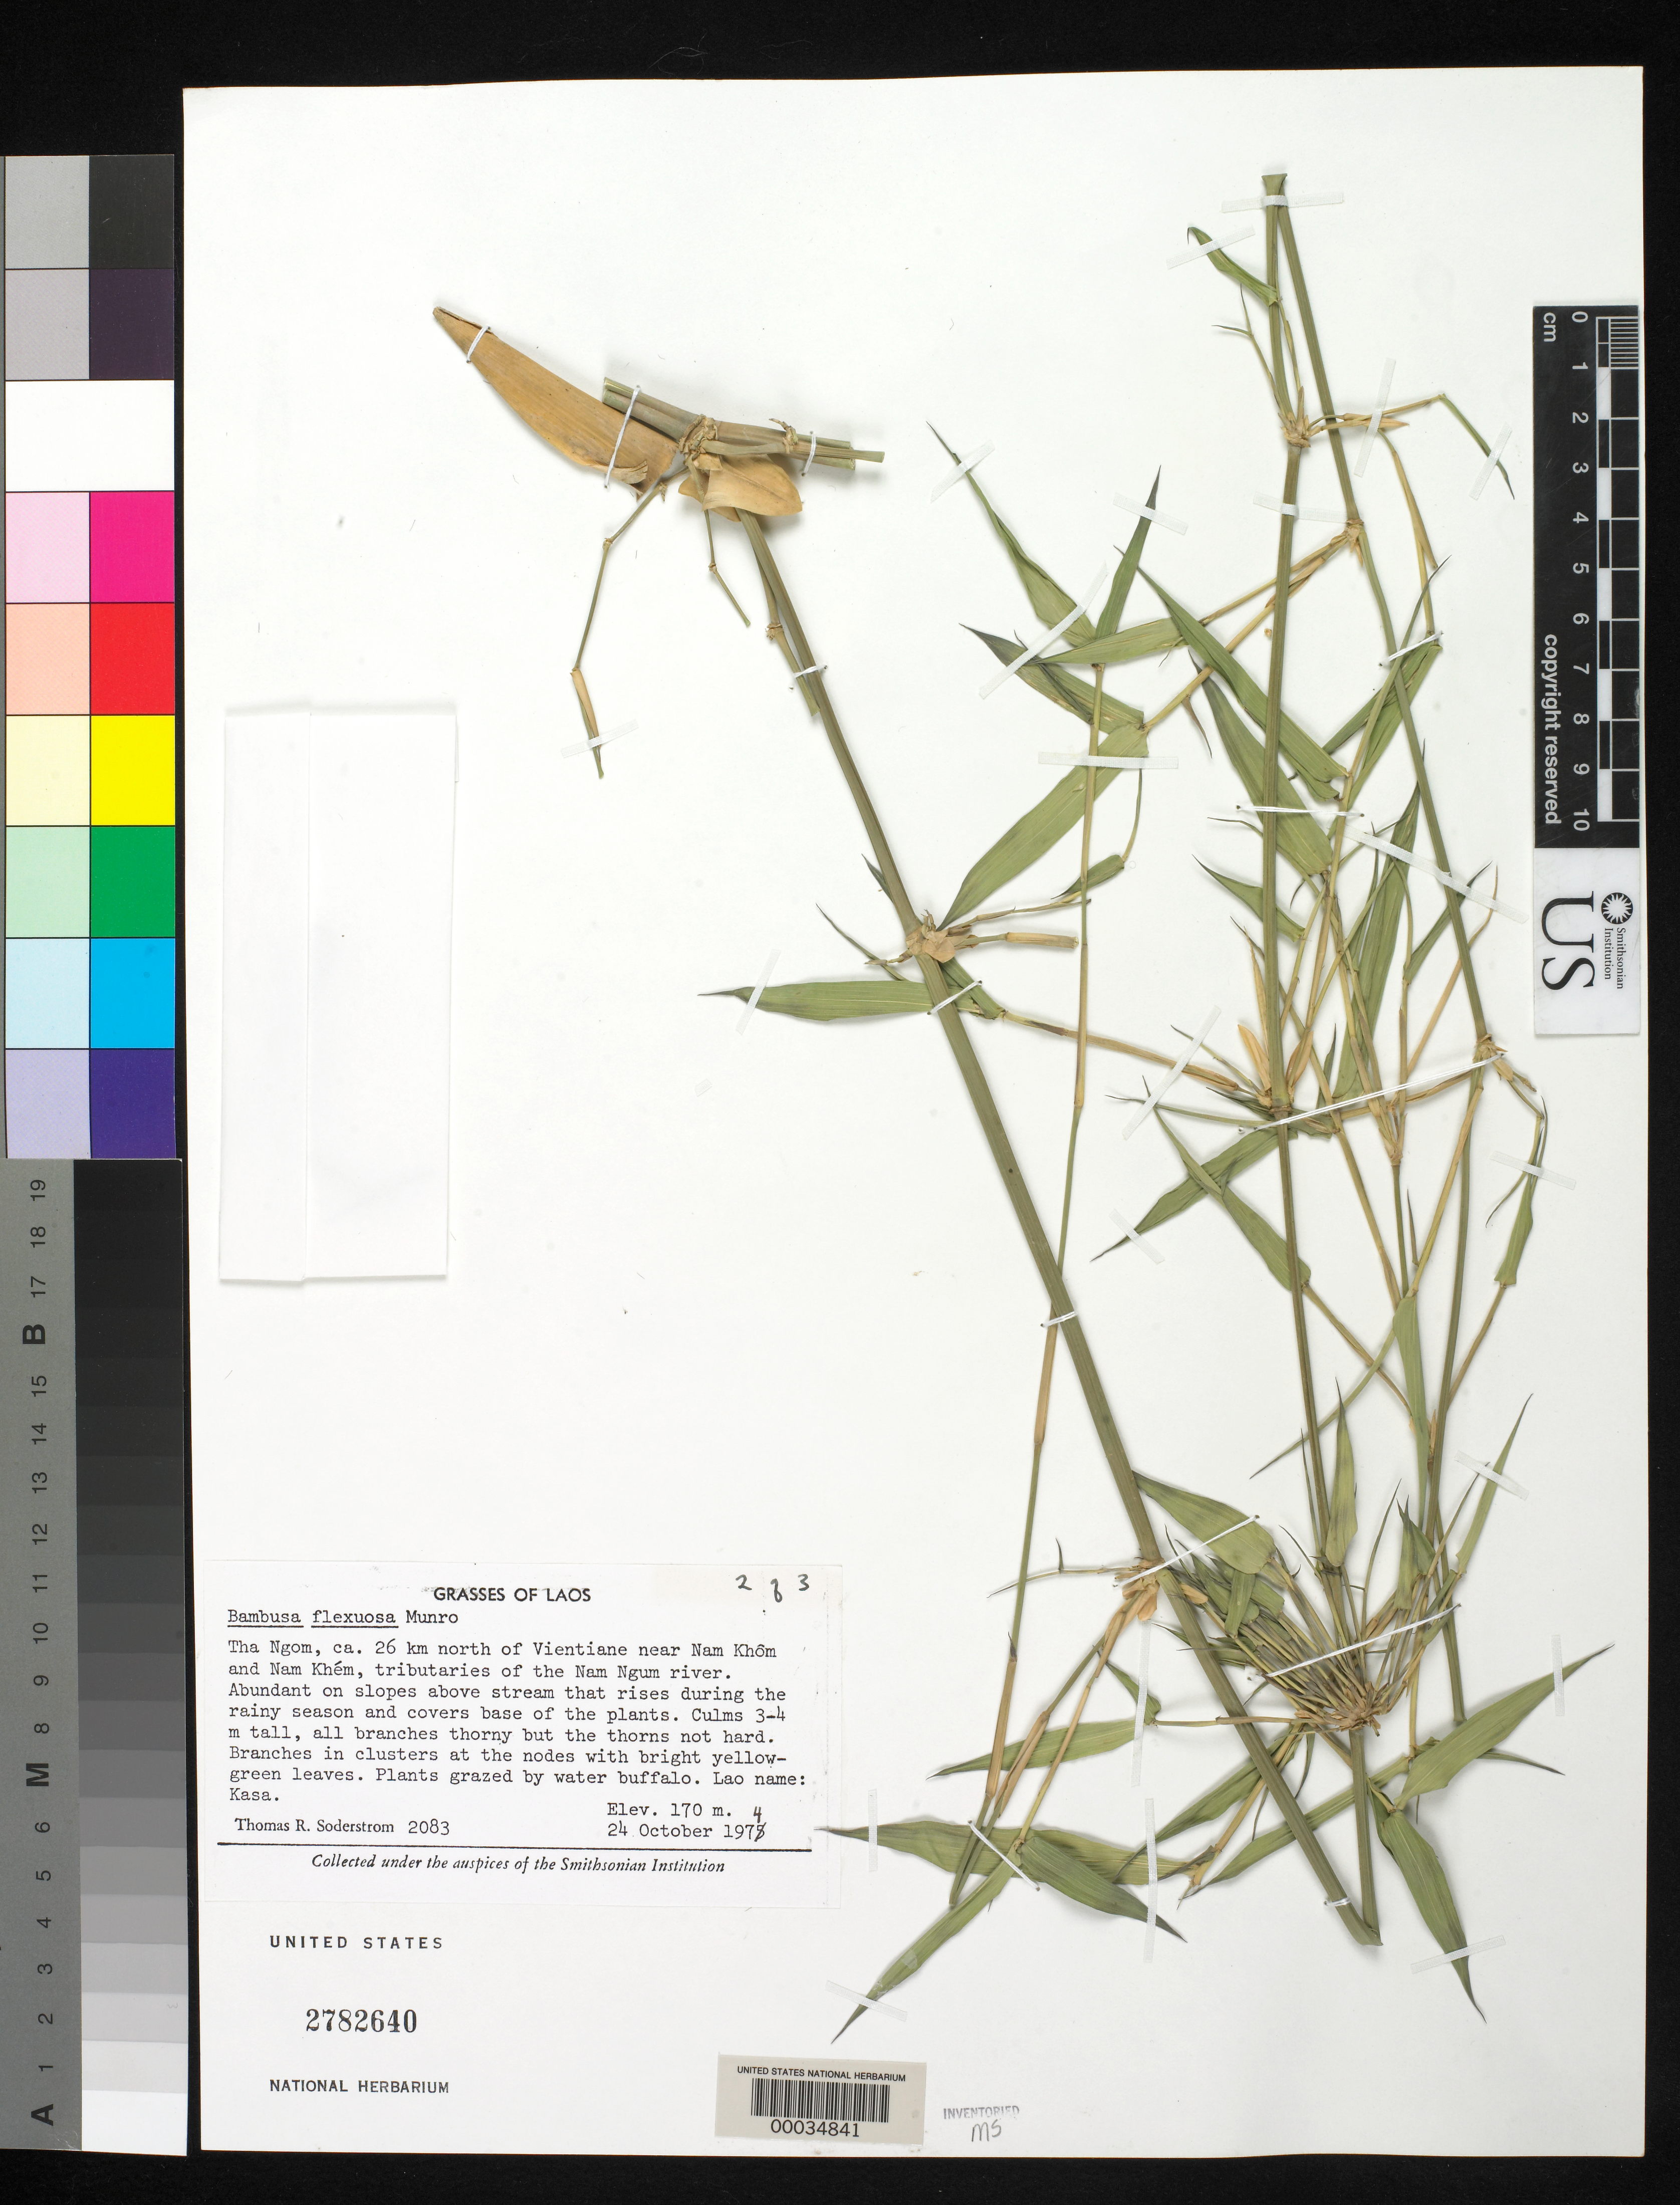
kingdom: Plantae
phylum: Tracheophyta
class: Liliopsida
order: Poales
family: Poaceae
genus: Bambusa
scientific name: Bambusa flexuosa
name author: Munro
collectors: T. R. Soderstrom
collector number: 2083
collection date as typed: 24 Oct 1974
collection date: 1974-10-24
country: Laos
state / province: Houaphan / Viangchan / Xiagnabouli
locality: Tha Ngom, vientiane, Nam Khom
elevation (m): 170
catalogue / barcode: US 2782640